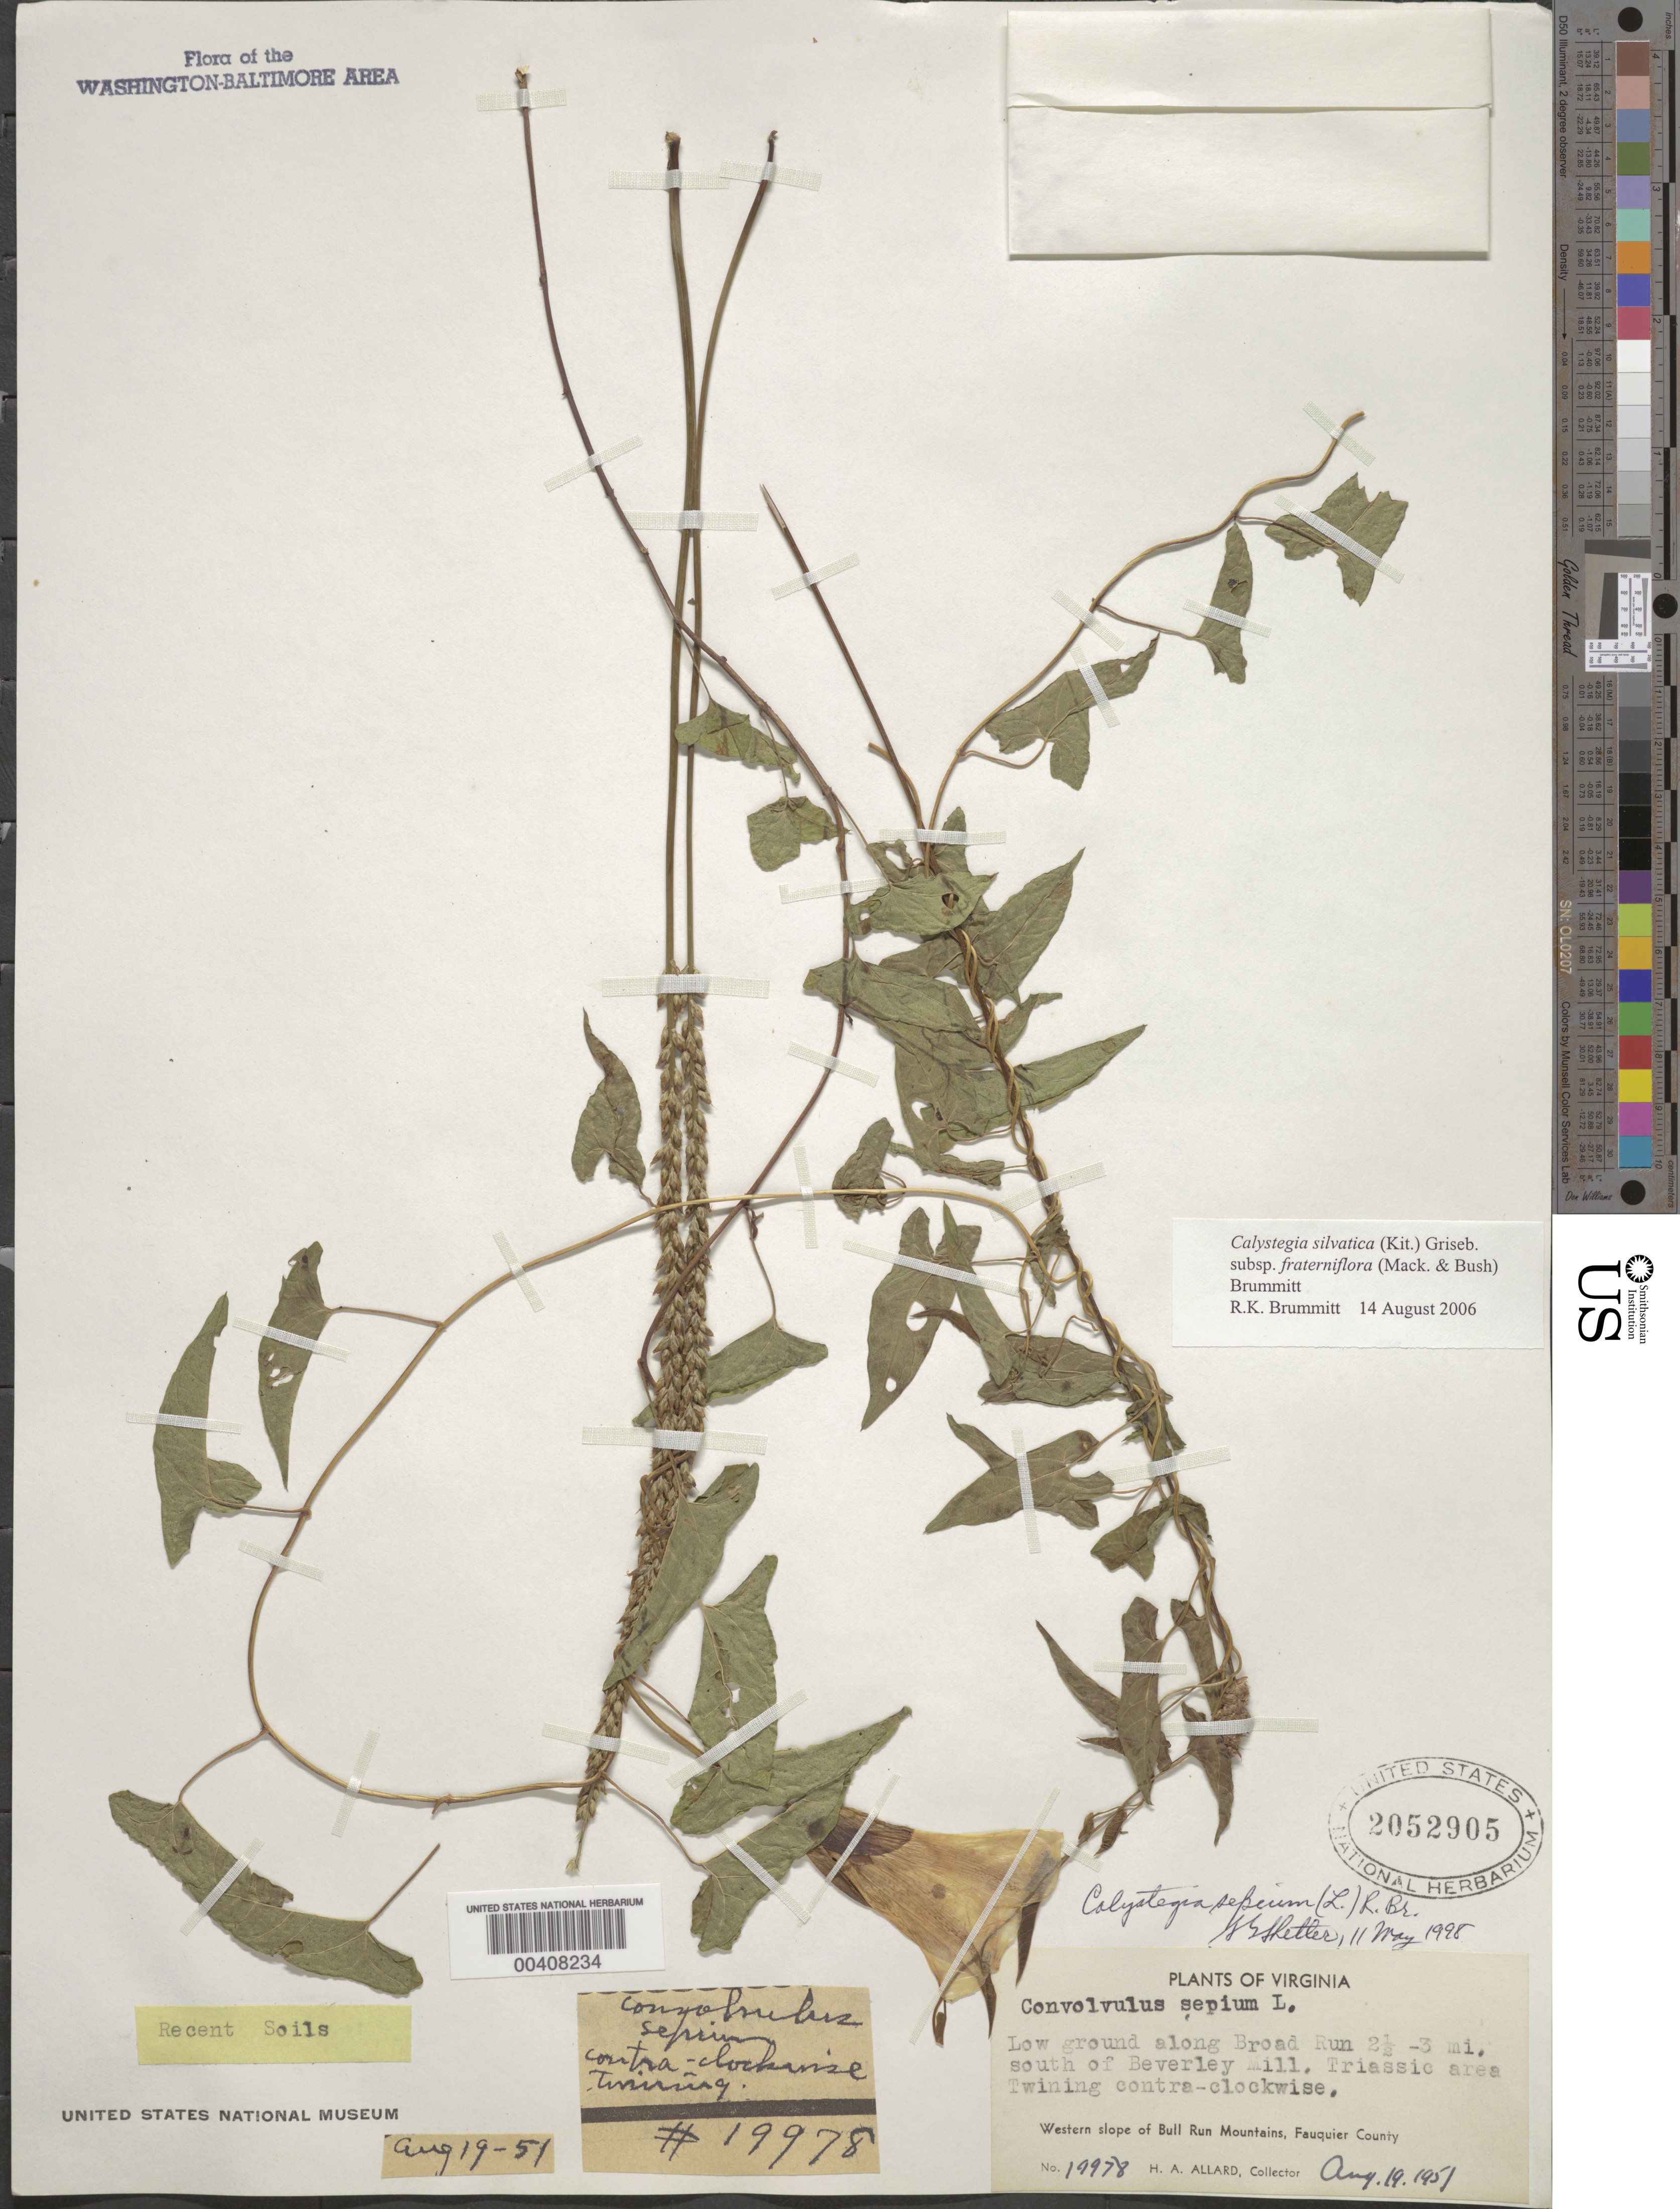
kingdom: Plantae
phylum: Tracheophyta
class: Magnoliopsida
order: Solanales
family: Convolvulaceae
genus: Calystegia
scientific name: Calystegia silvatica subsp. fraterniflora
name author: (Mack. & Bush) Brummitt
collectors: H. A. Allard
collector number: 19978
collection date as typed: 19 Aug 1951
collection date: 1951-08-19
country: United States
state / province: Virginia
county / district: Fauquier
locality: S of Beverley Mill, along Broad Run Bull Run Mts.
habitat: Low ground, recent soils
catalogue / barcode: US 2052905